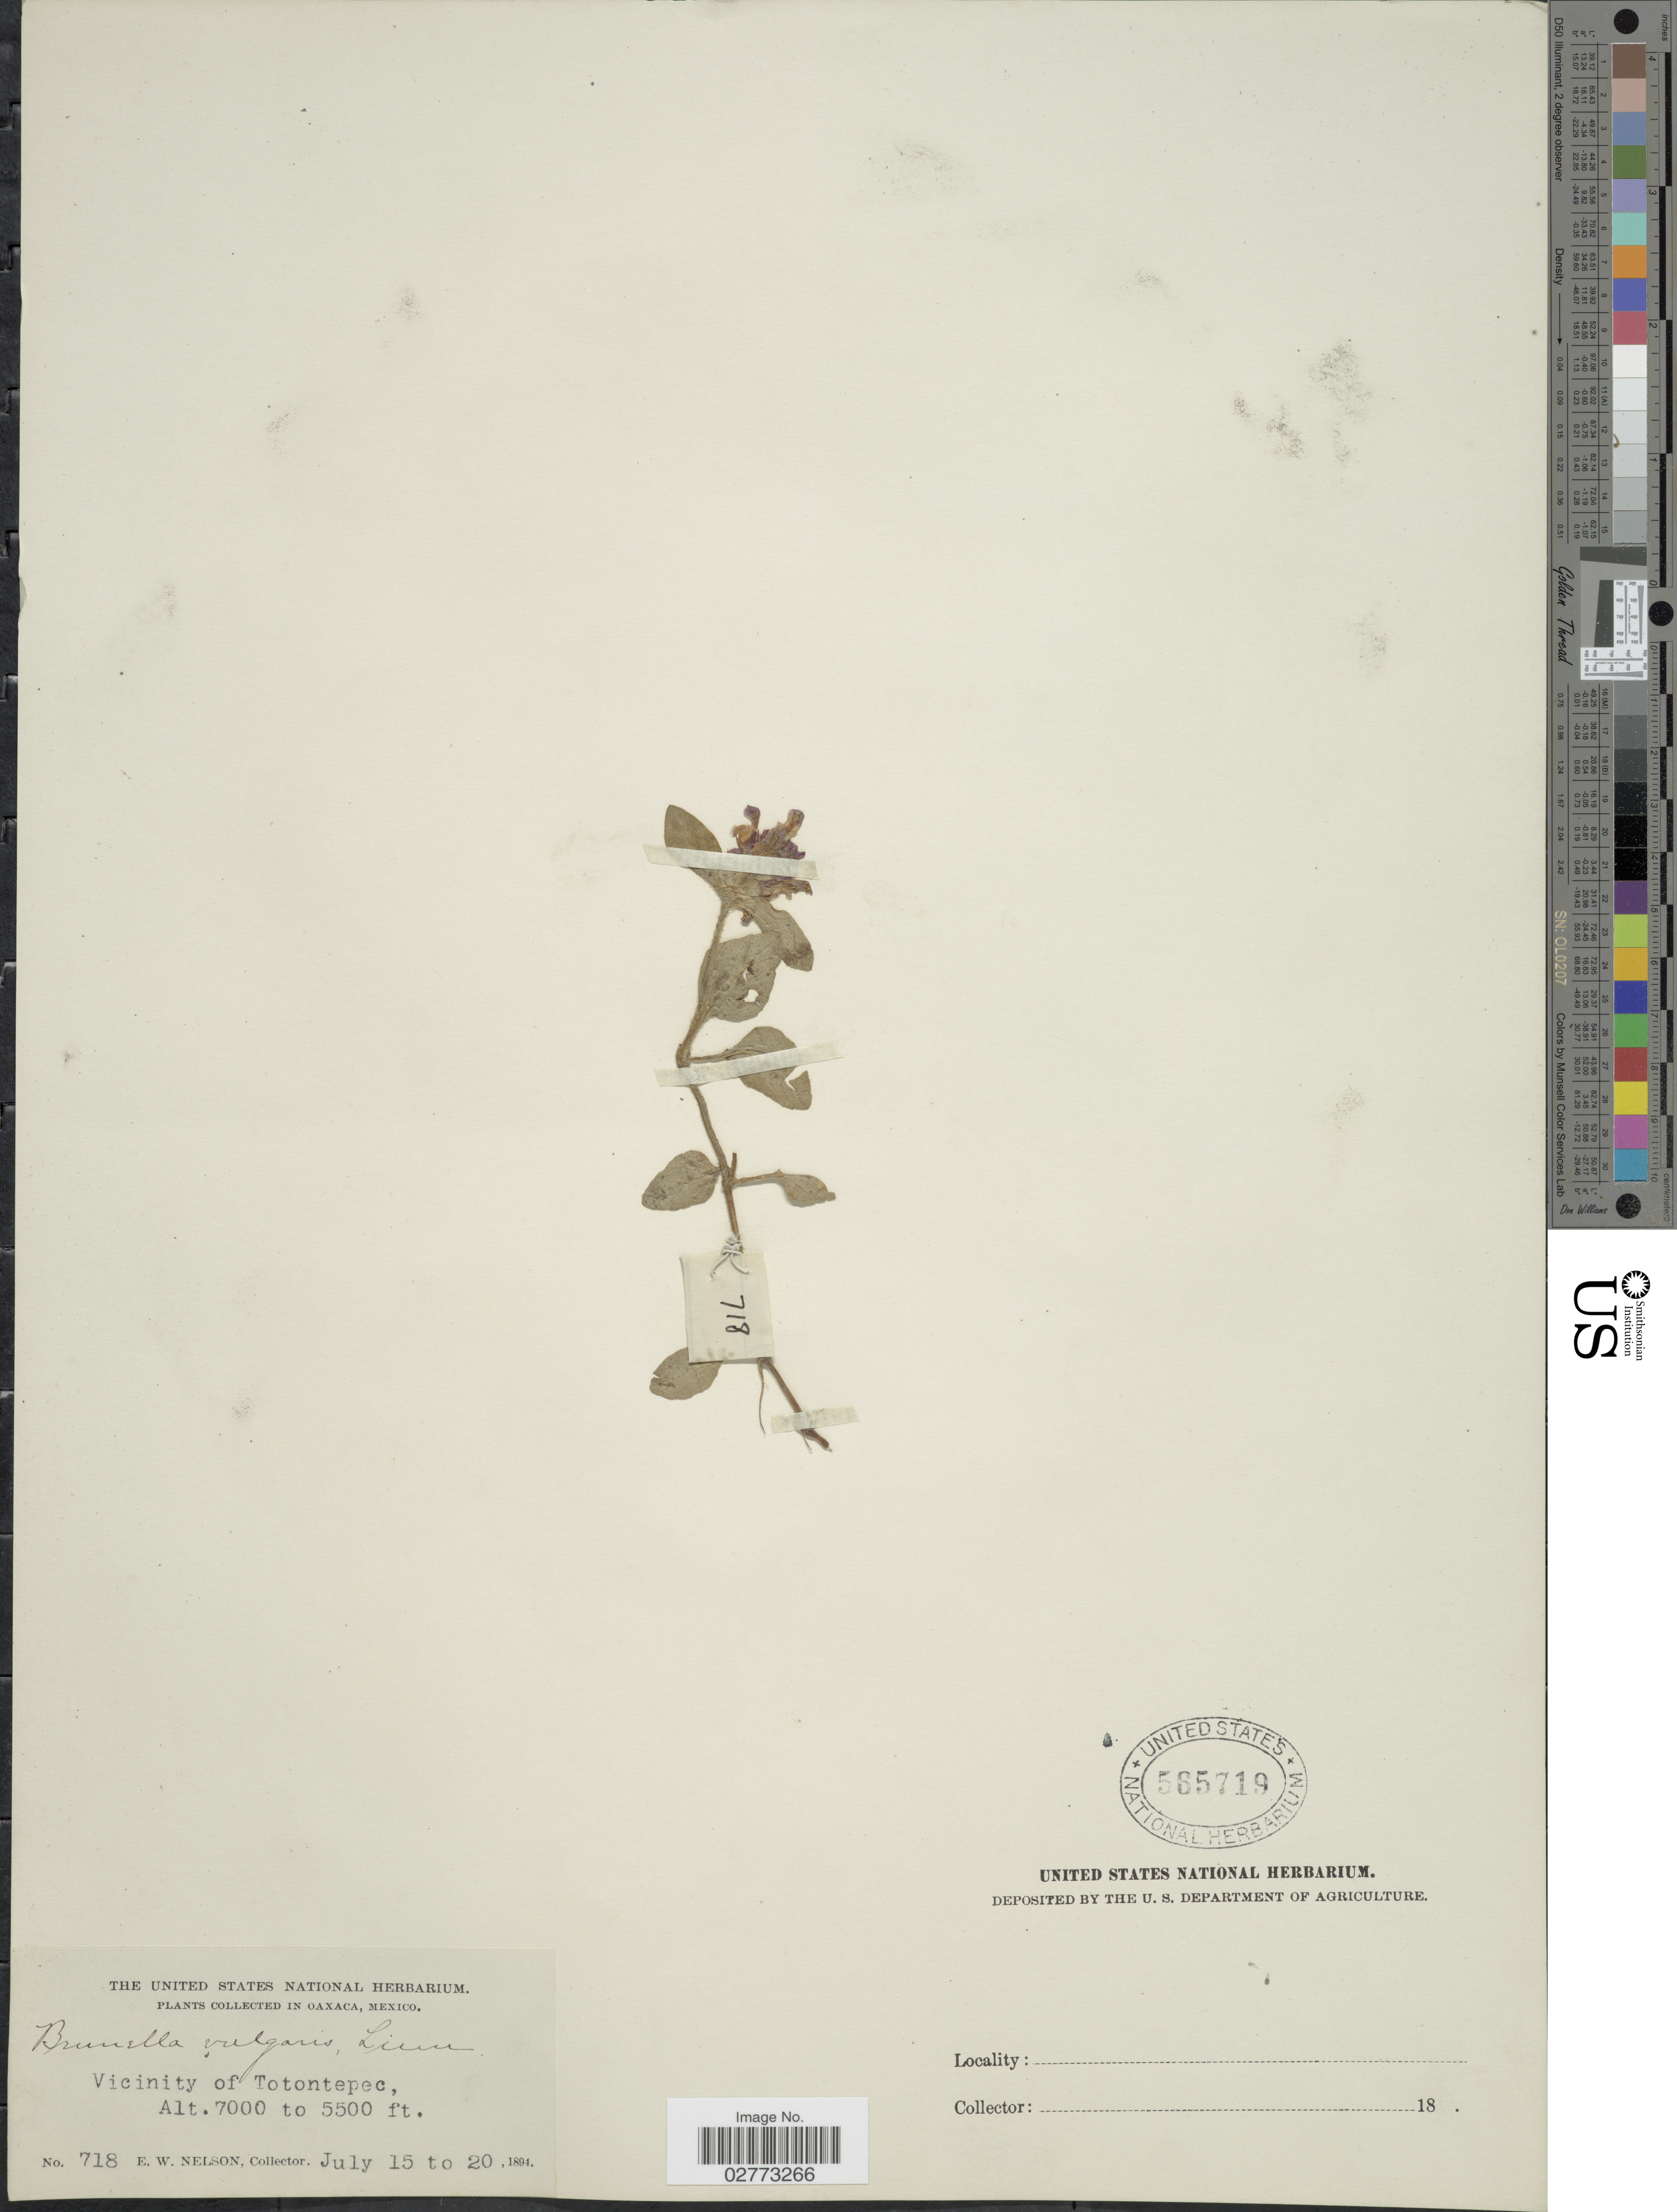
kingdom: Plantae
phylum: Tracheophyta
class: Magnoliopsida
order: Lamiales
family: Lamiaceae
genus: Prunella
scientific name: Prunella vulgaris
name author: L.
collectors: E. W. Nelson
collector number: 718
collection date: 1894-07-15/1894-07-20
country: Mexico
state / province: Oaxaca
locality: Vicinity of Totontepec.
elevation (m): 1676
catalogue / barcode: US 565719